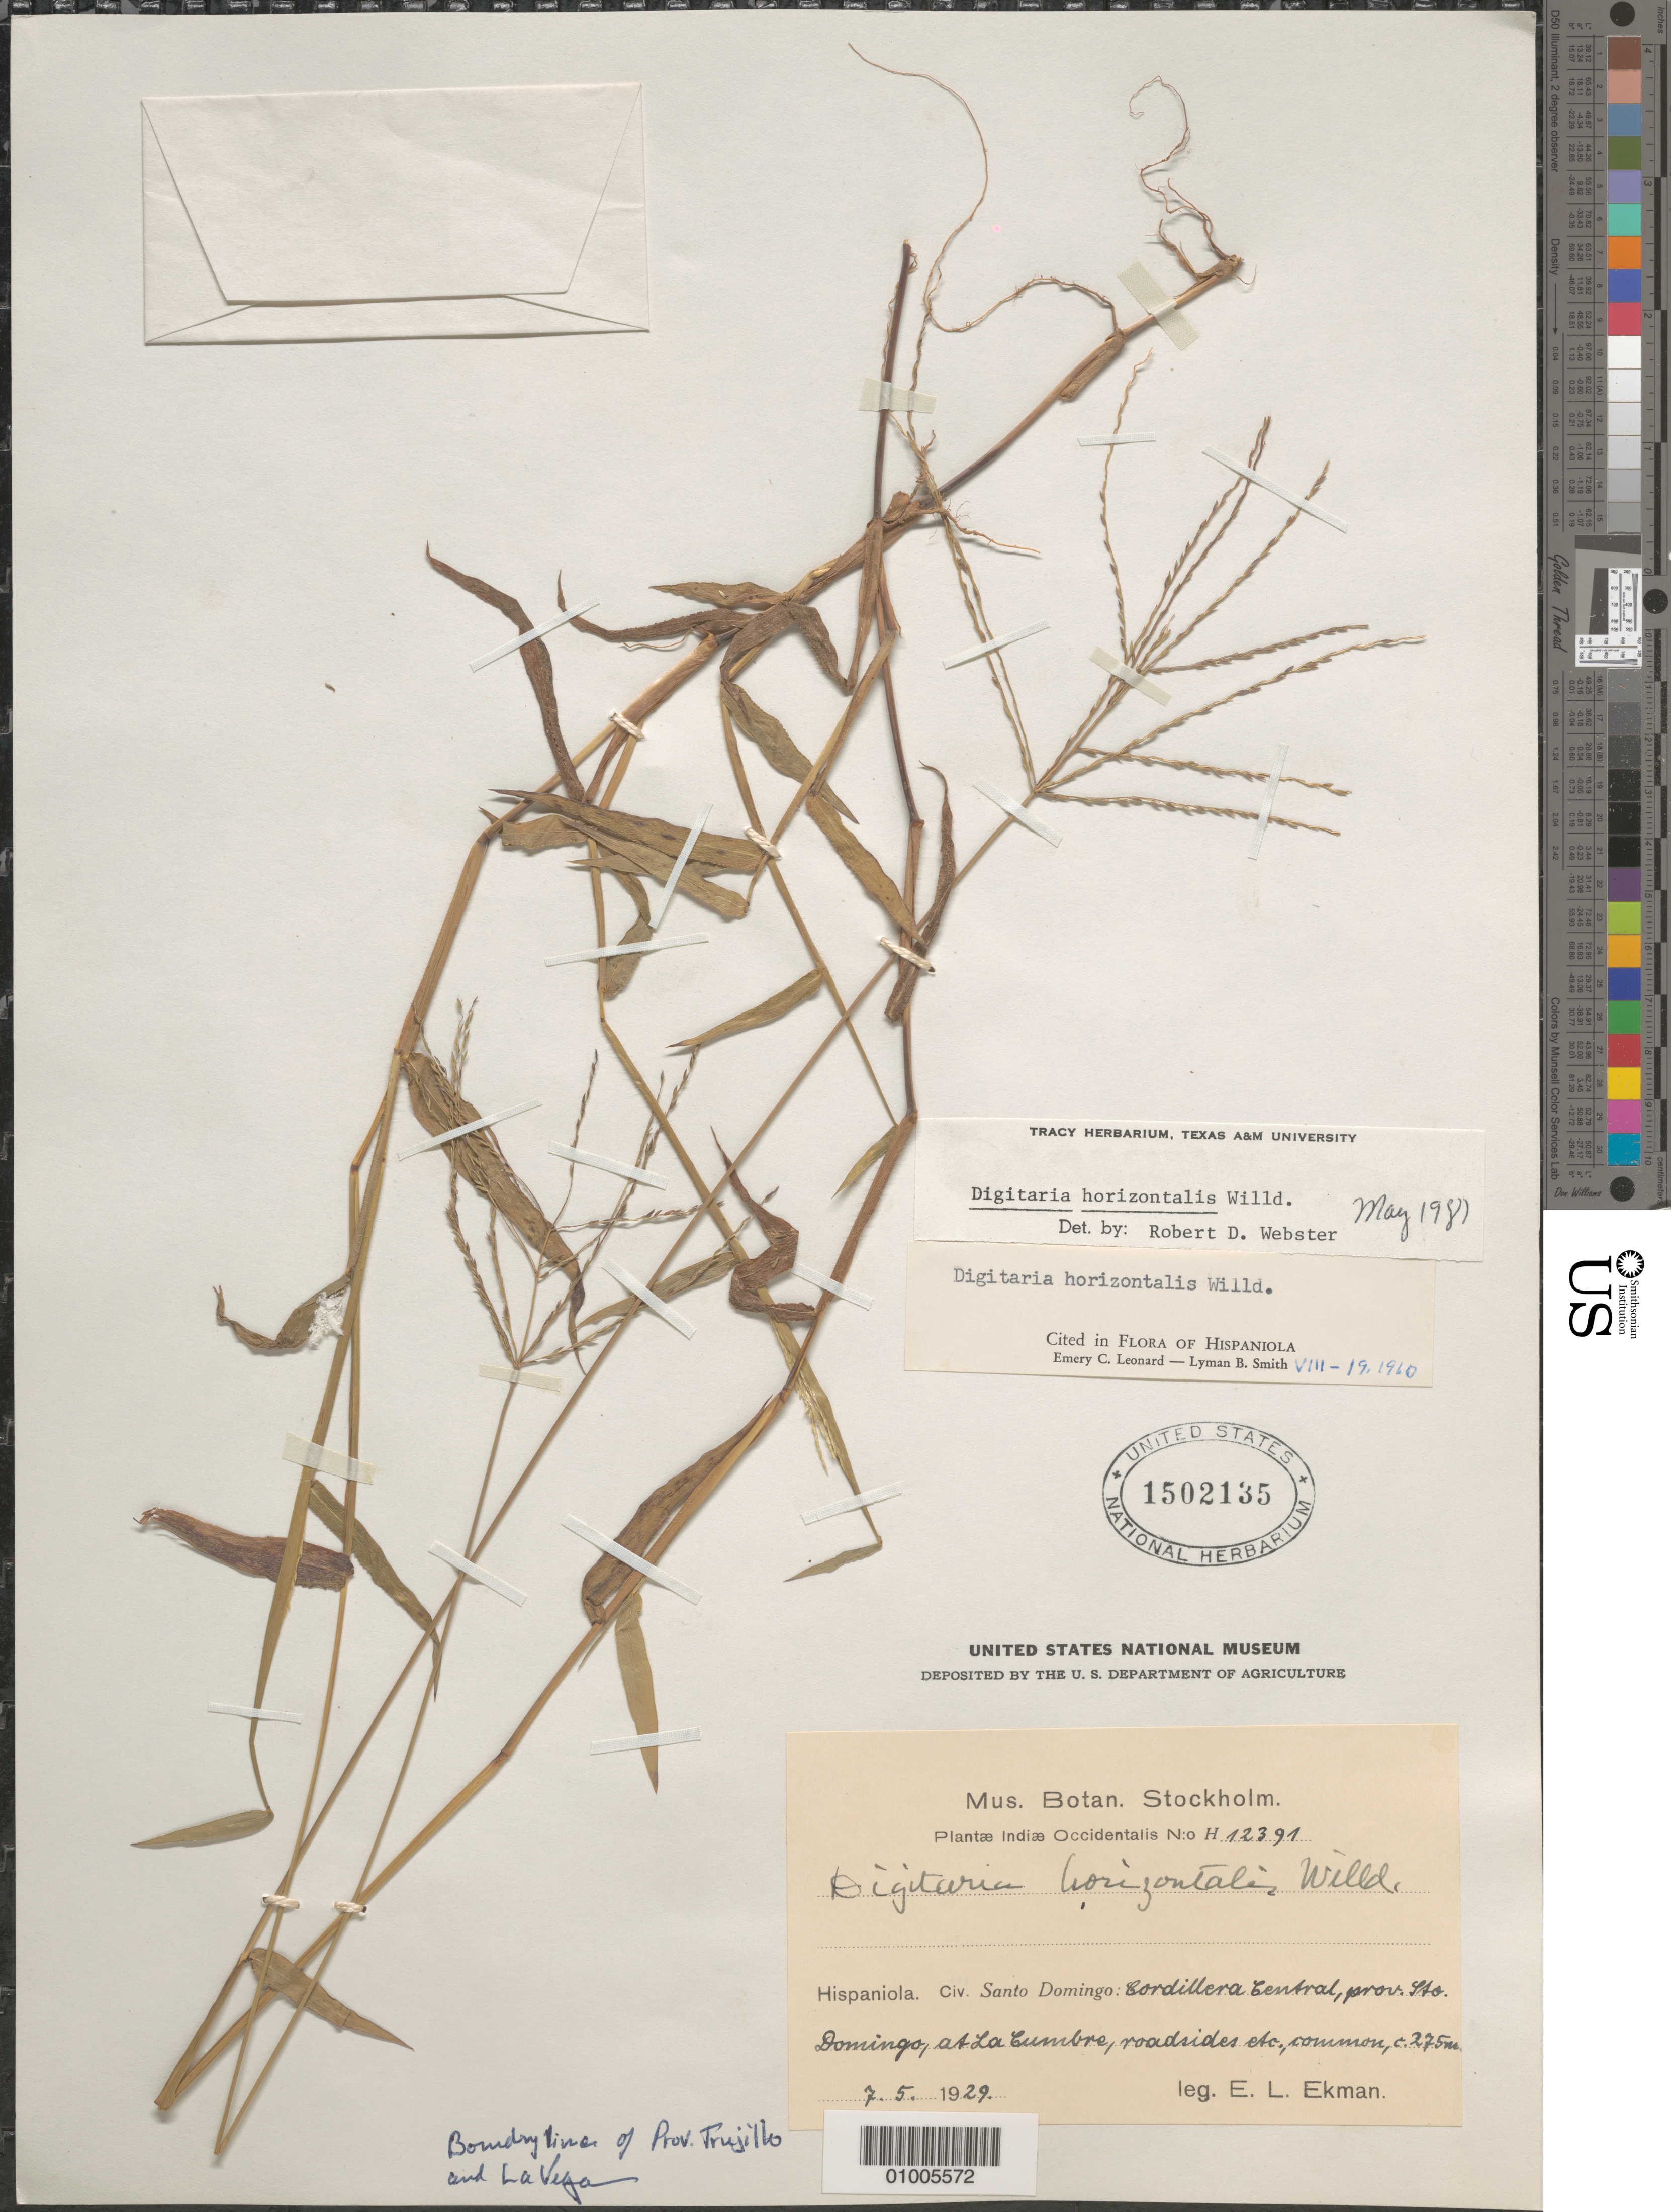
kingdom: Plantae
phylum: Tracheophyta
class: Liliopsida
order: Poales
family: Poaceae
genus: Digitaria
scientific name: Digitaria horizontalis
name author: Willd.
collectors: E. L. Ekman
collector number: H 12391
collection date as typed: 05 Jul 1929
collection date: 1929-07-05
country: Dominican Republic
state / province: Distrito Nacional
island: Hispaniola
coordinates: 0 N, 0 E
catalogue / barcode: US 1502135